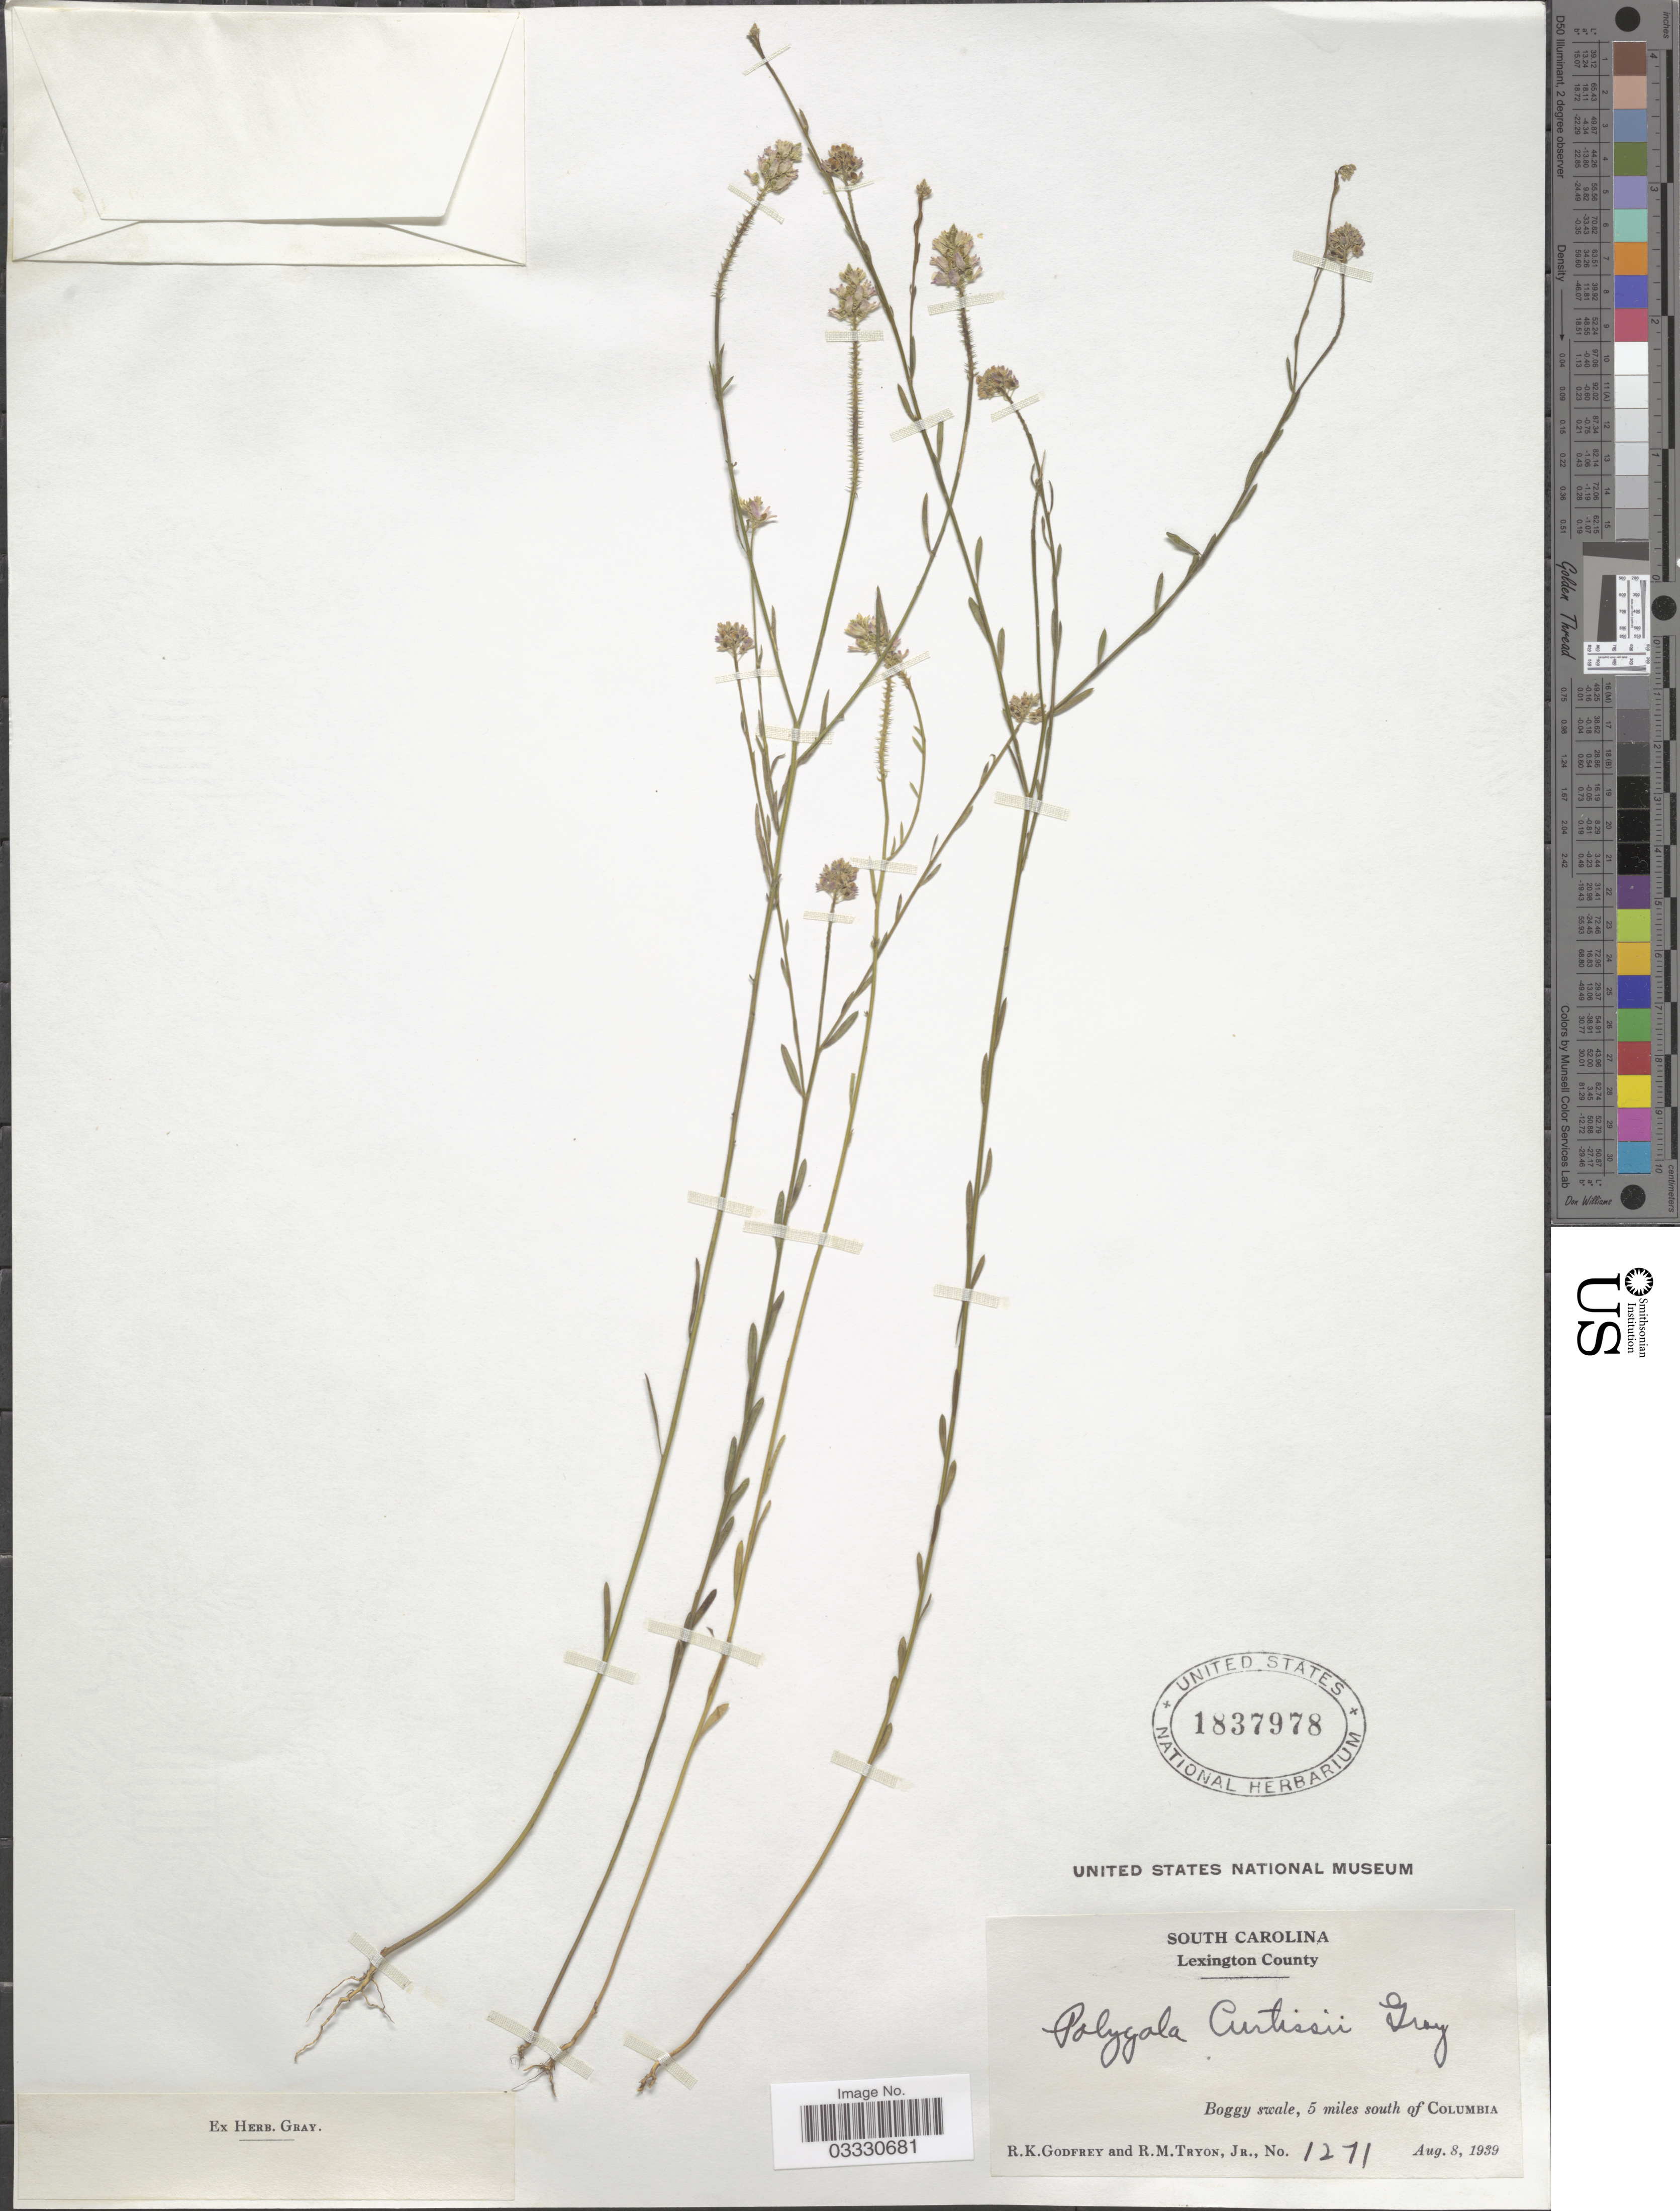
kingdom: Plantae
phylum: Tracheophyta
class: Magnoliopsida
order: Fabales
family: Polygalaceae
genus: Polygala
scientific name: Polygala curtissii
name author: A. Gray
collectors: R. K. Godfrey & R. Tryon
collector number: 1271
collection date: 1939-08-08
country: United States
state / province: South Carolina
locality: Lexington County. Boggy swale, 5 mile south of Columbia.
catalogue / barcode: US 1837978